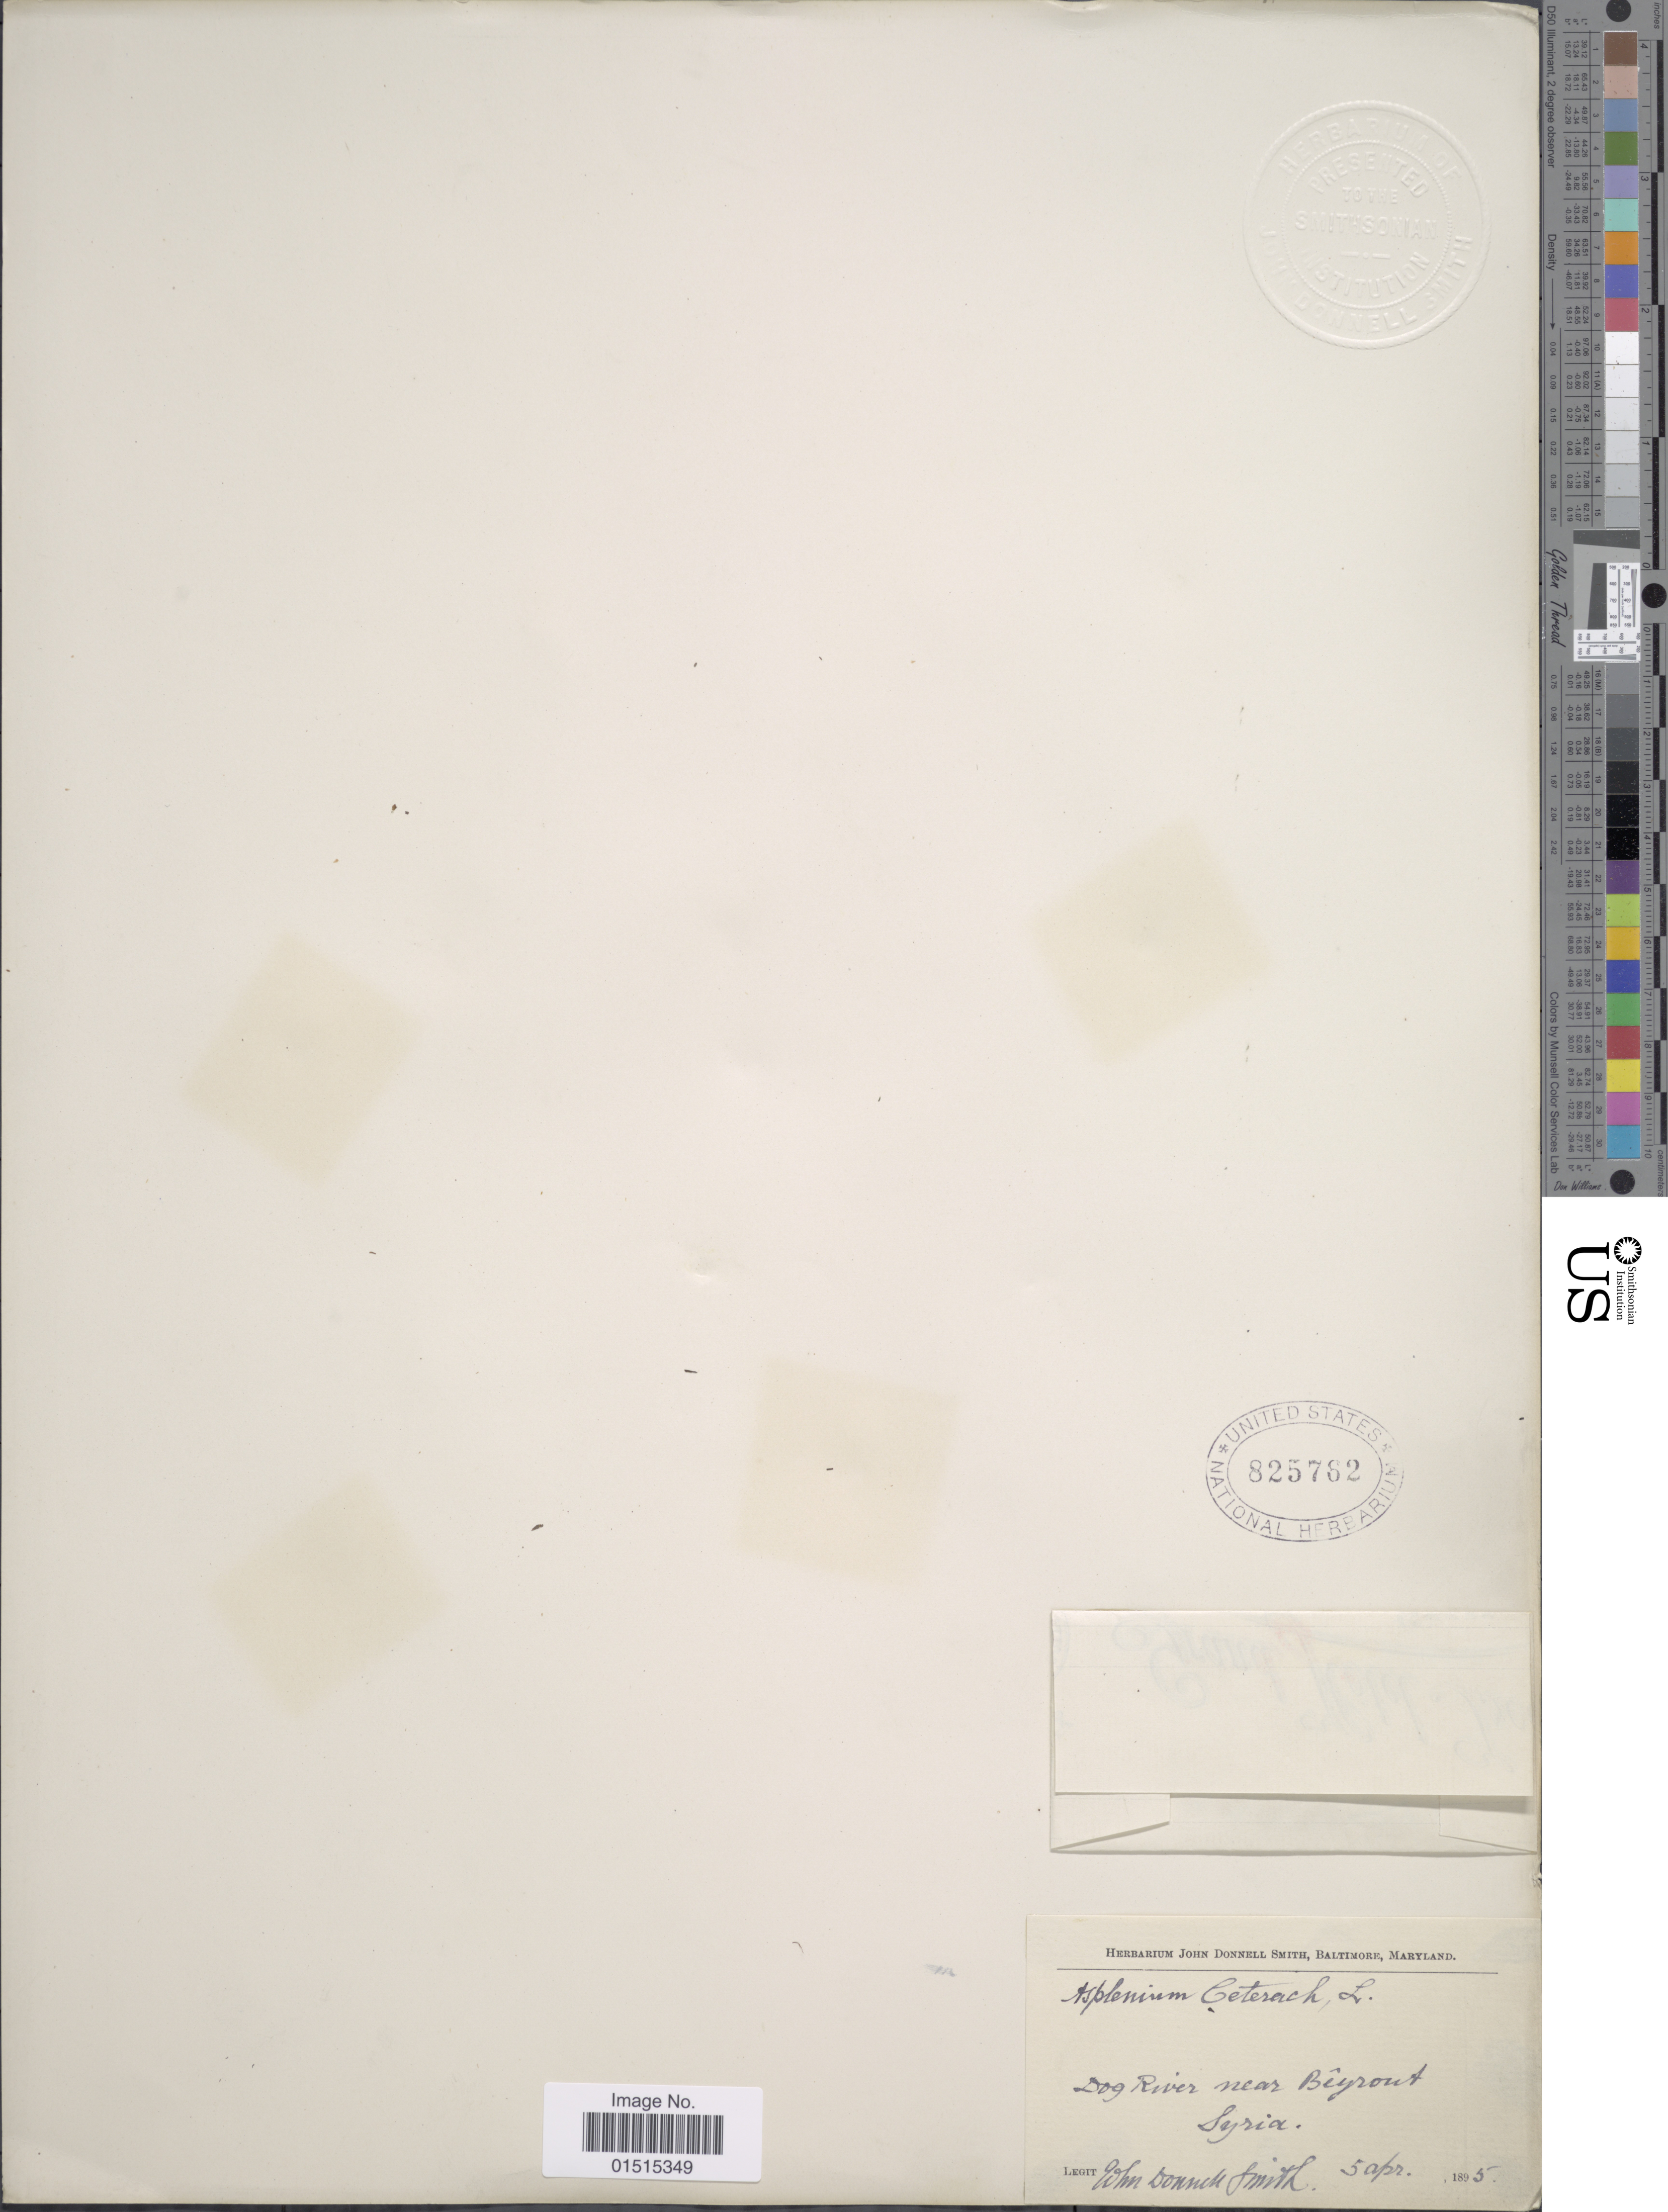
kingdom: Plantae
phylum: Tracheophyta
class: Polypodiopsida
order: Polypodiales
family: Aspleniaceae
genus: Asplenium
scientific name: Asplenium officinarum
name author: DC.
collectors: J. Donnell Smith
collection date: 1895-04-05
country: Syria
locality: Dog River near Beyrout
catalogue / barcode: US 825782